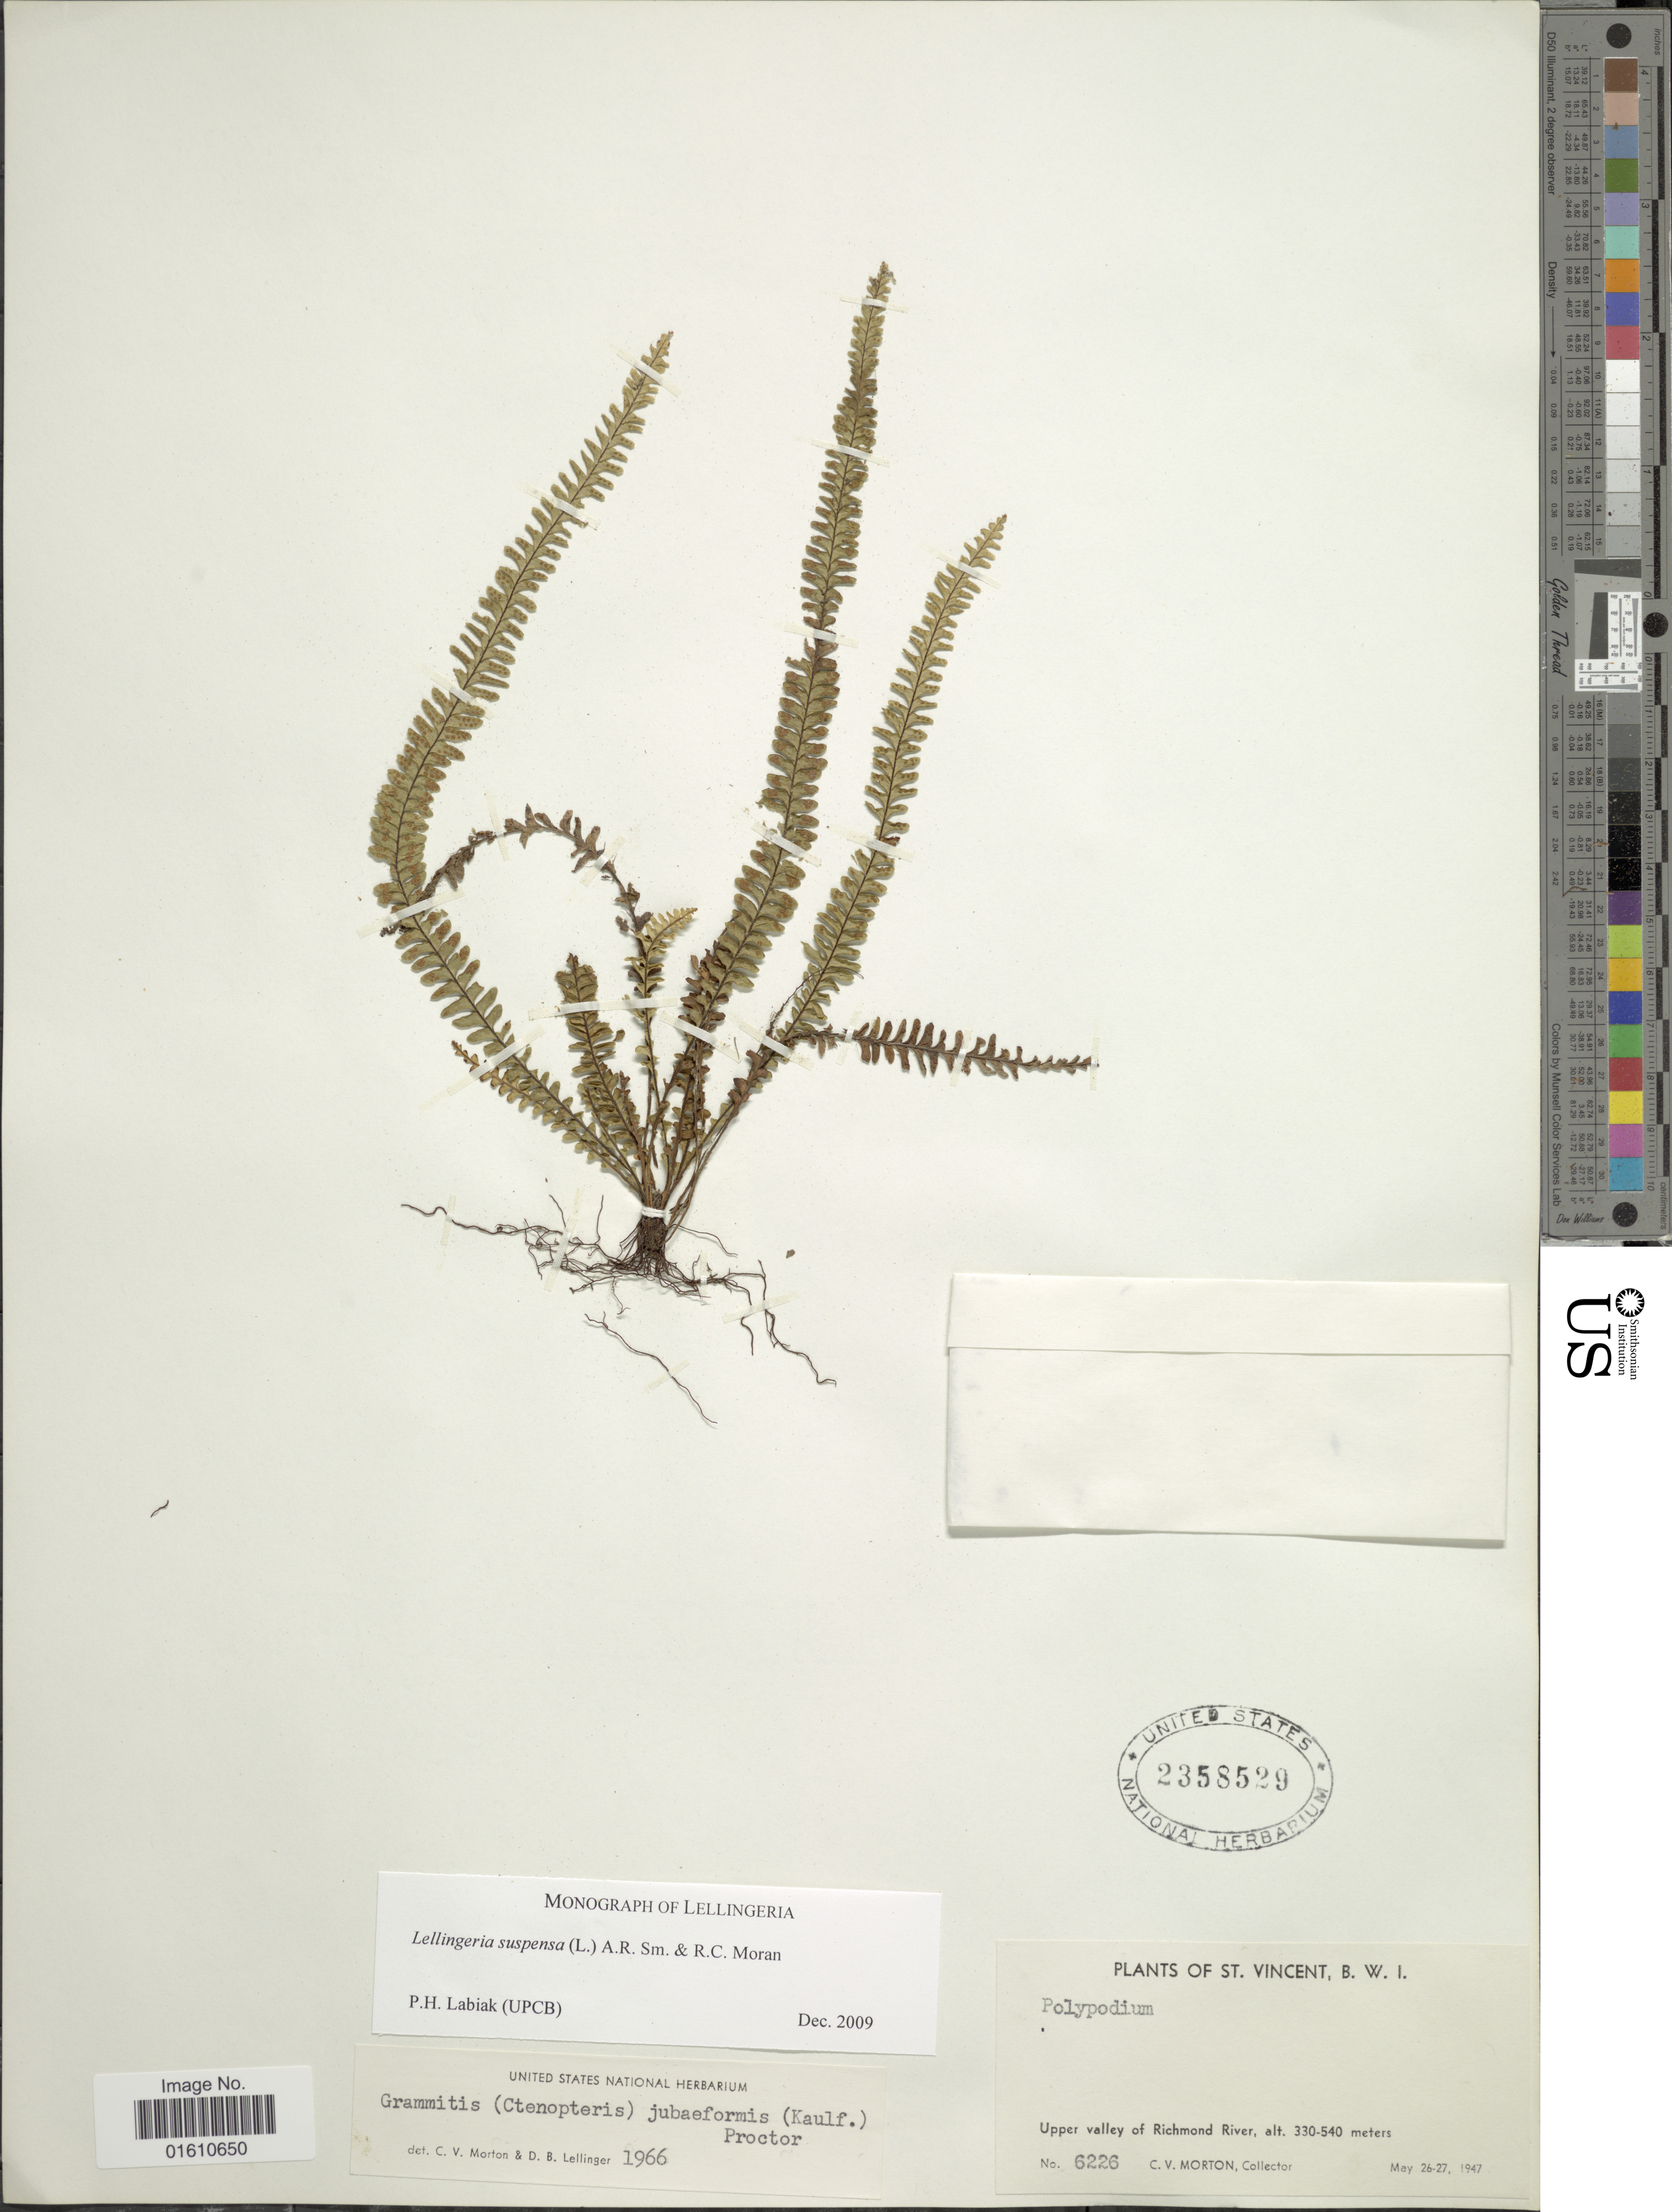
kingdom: Plantae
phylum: Tracheophyta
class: Polypodiopsida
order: Polypodiales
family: Polypodiaceae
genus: Lellingeria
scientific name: Lellingeria suspensa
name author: (L.) A.R. Sm. & R.C. Moran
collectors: C. V. Morton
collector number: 6226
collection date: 1947-05-26/1947-05-27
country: St. Vincent - Grenadines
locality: St. Vincent, B. W. I., upper valley of Richmond River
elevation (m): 330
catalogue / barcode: US 2358529